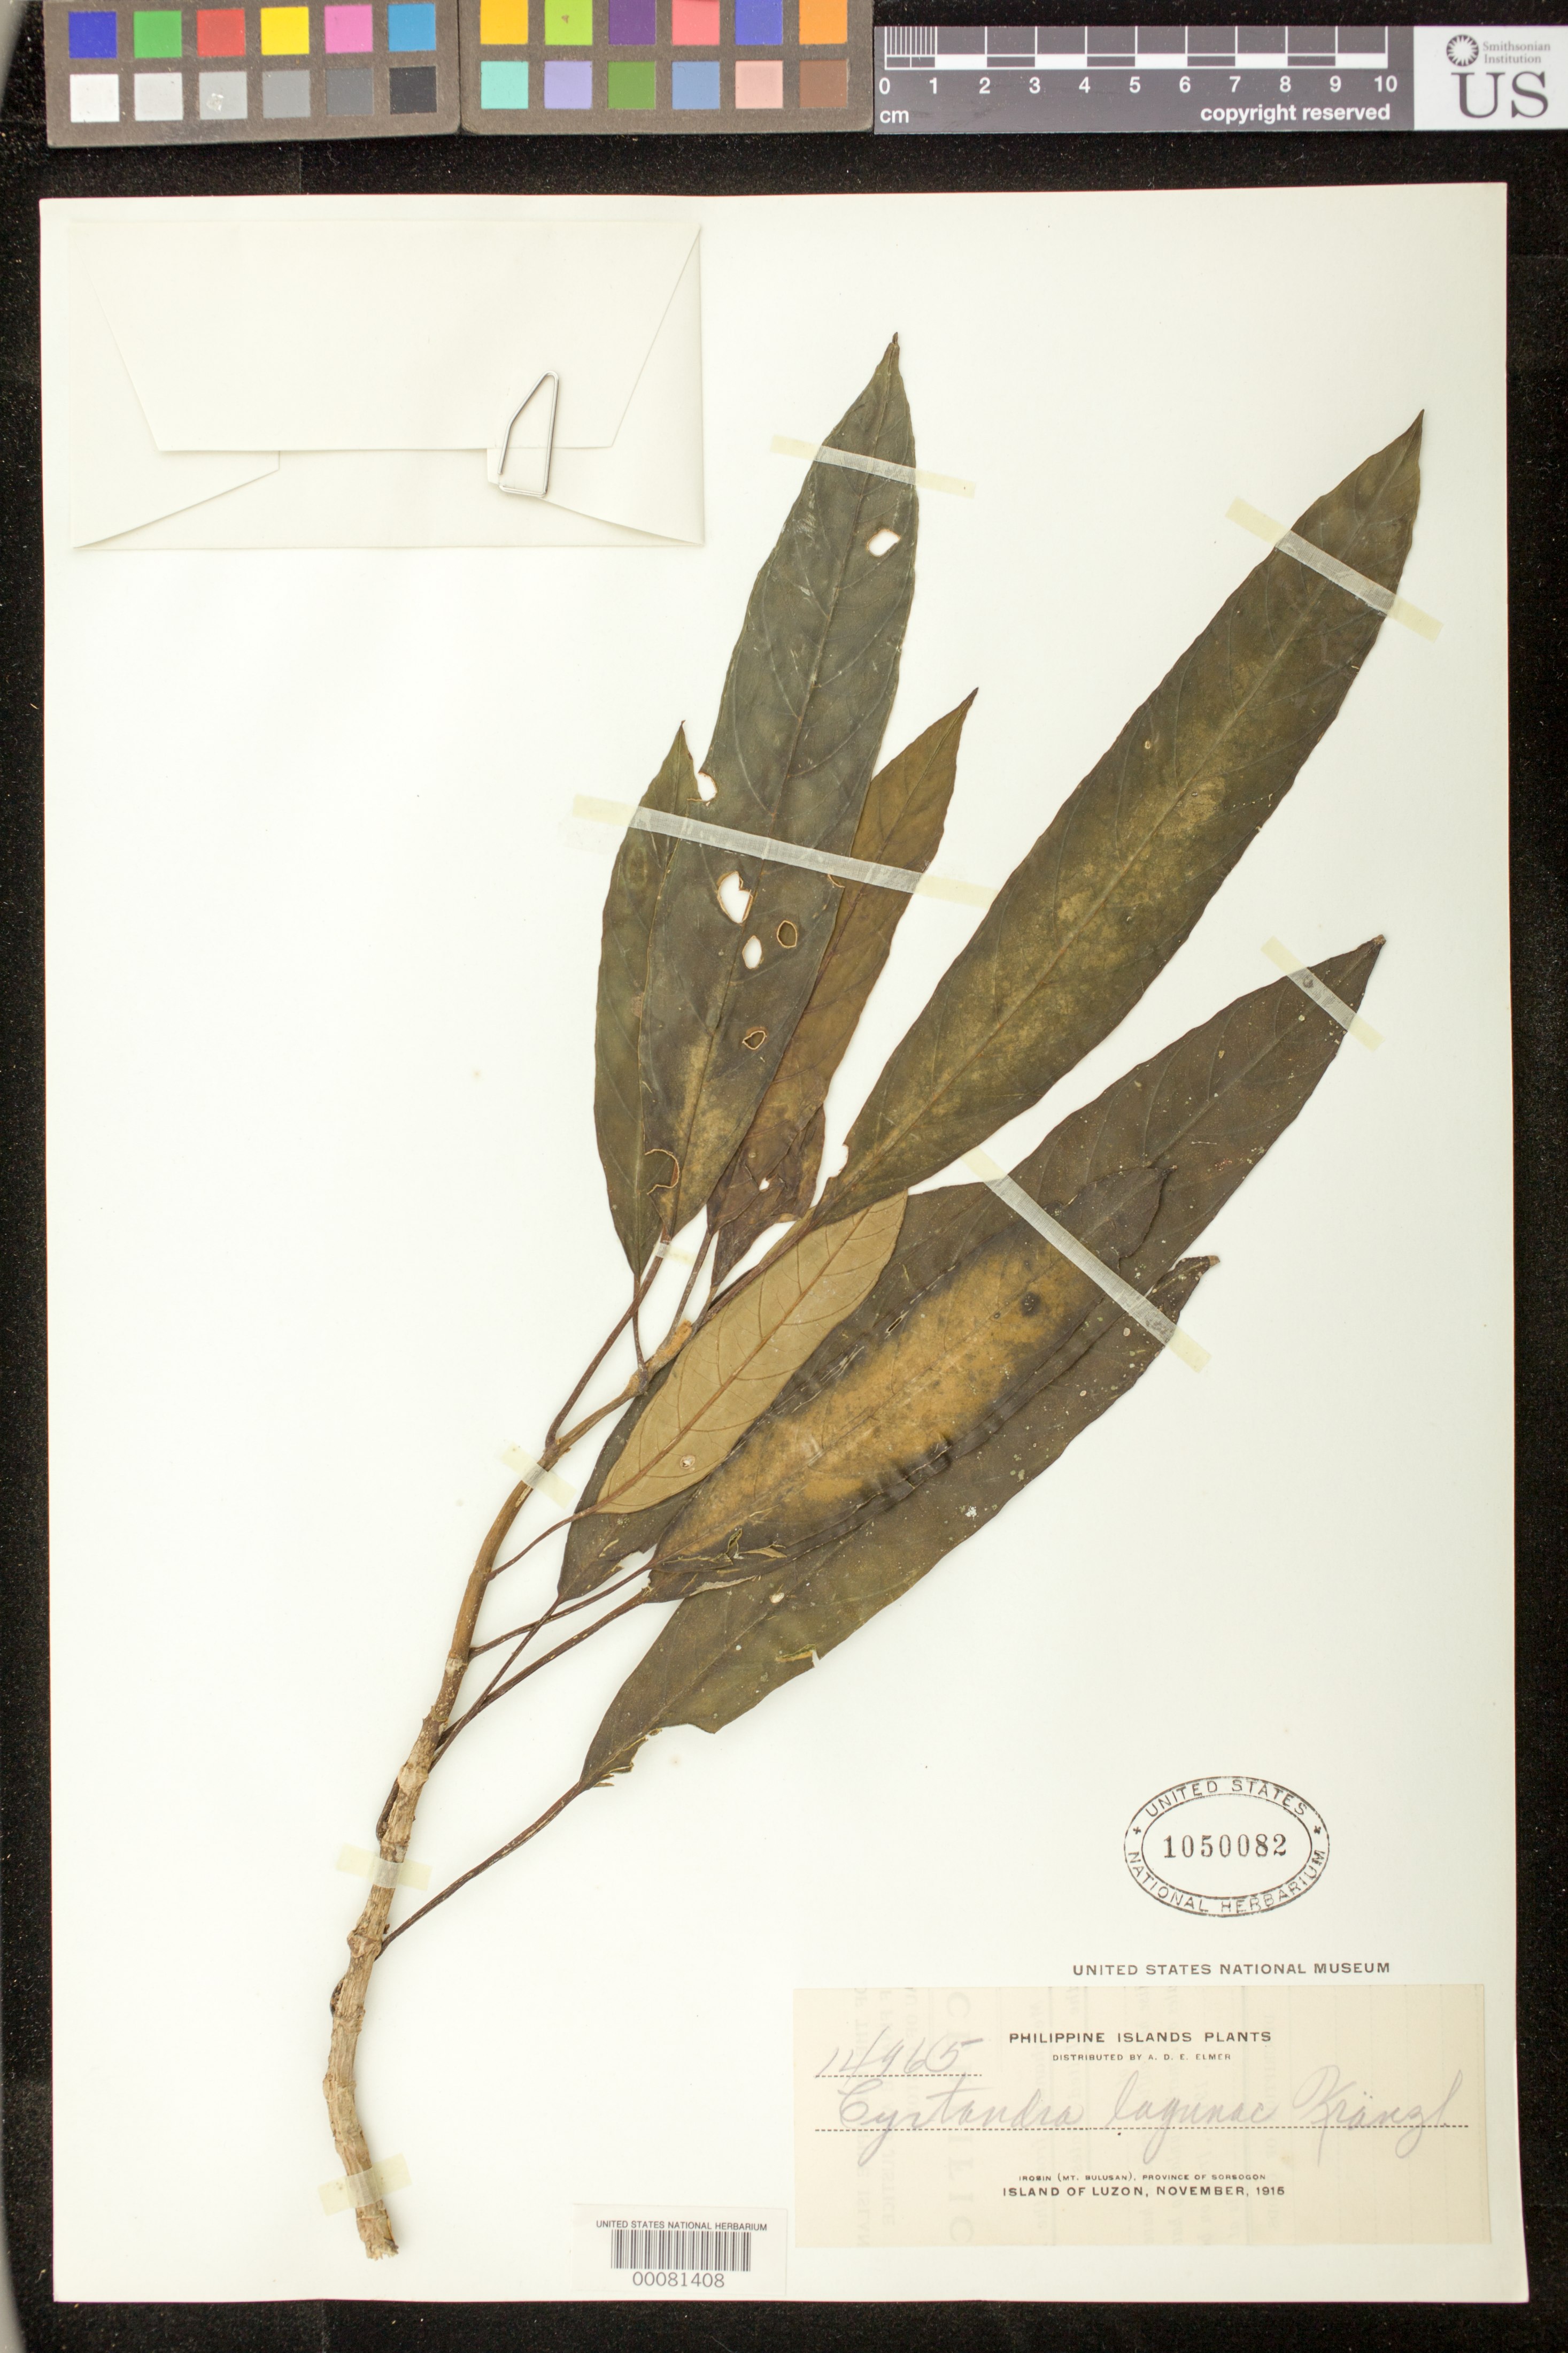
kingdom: Plantae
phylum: Tracheophyta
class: Magnoliopsida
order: Lamiales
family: Gesneriaceae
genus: Cyrtandra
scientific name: Cyrtandra lagunae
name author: Kraenzl.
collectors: A. D. E. Elmer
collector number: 14965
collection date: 1915-11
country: Philippines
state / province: Bicol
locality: Irosin (Mt. Bulusan), Province of Sorsogon, Island of Luzon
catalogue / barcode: US 1050082